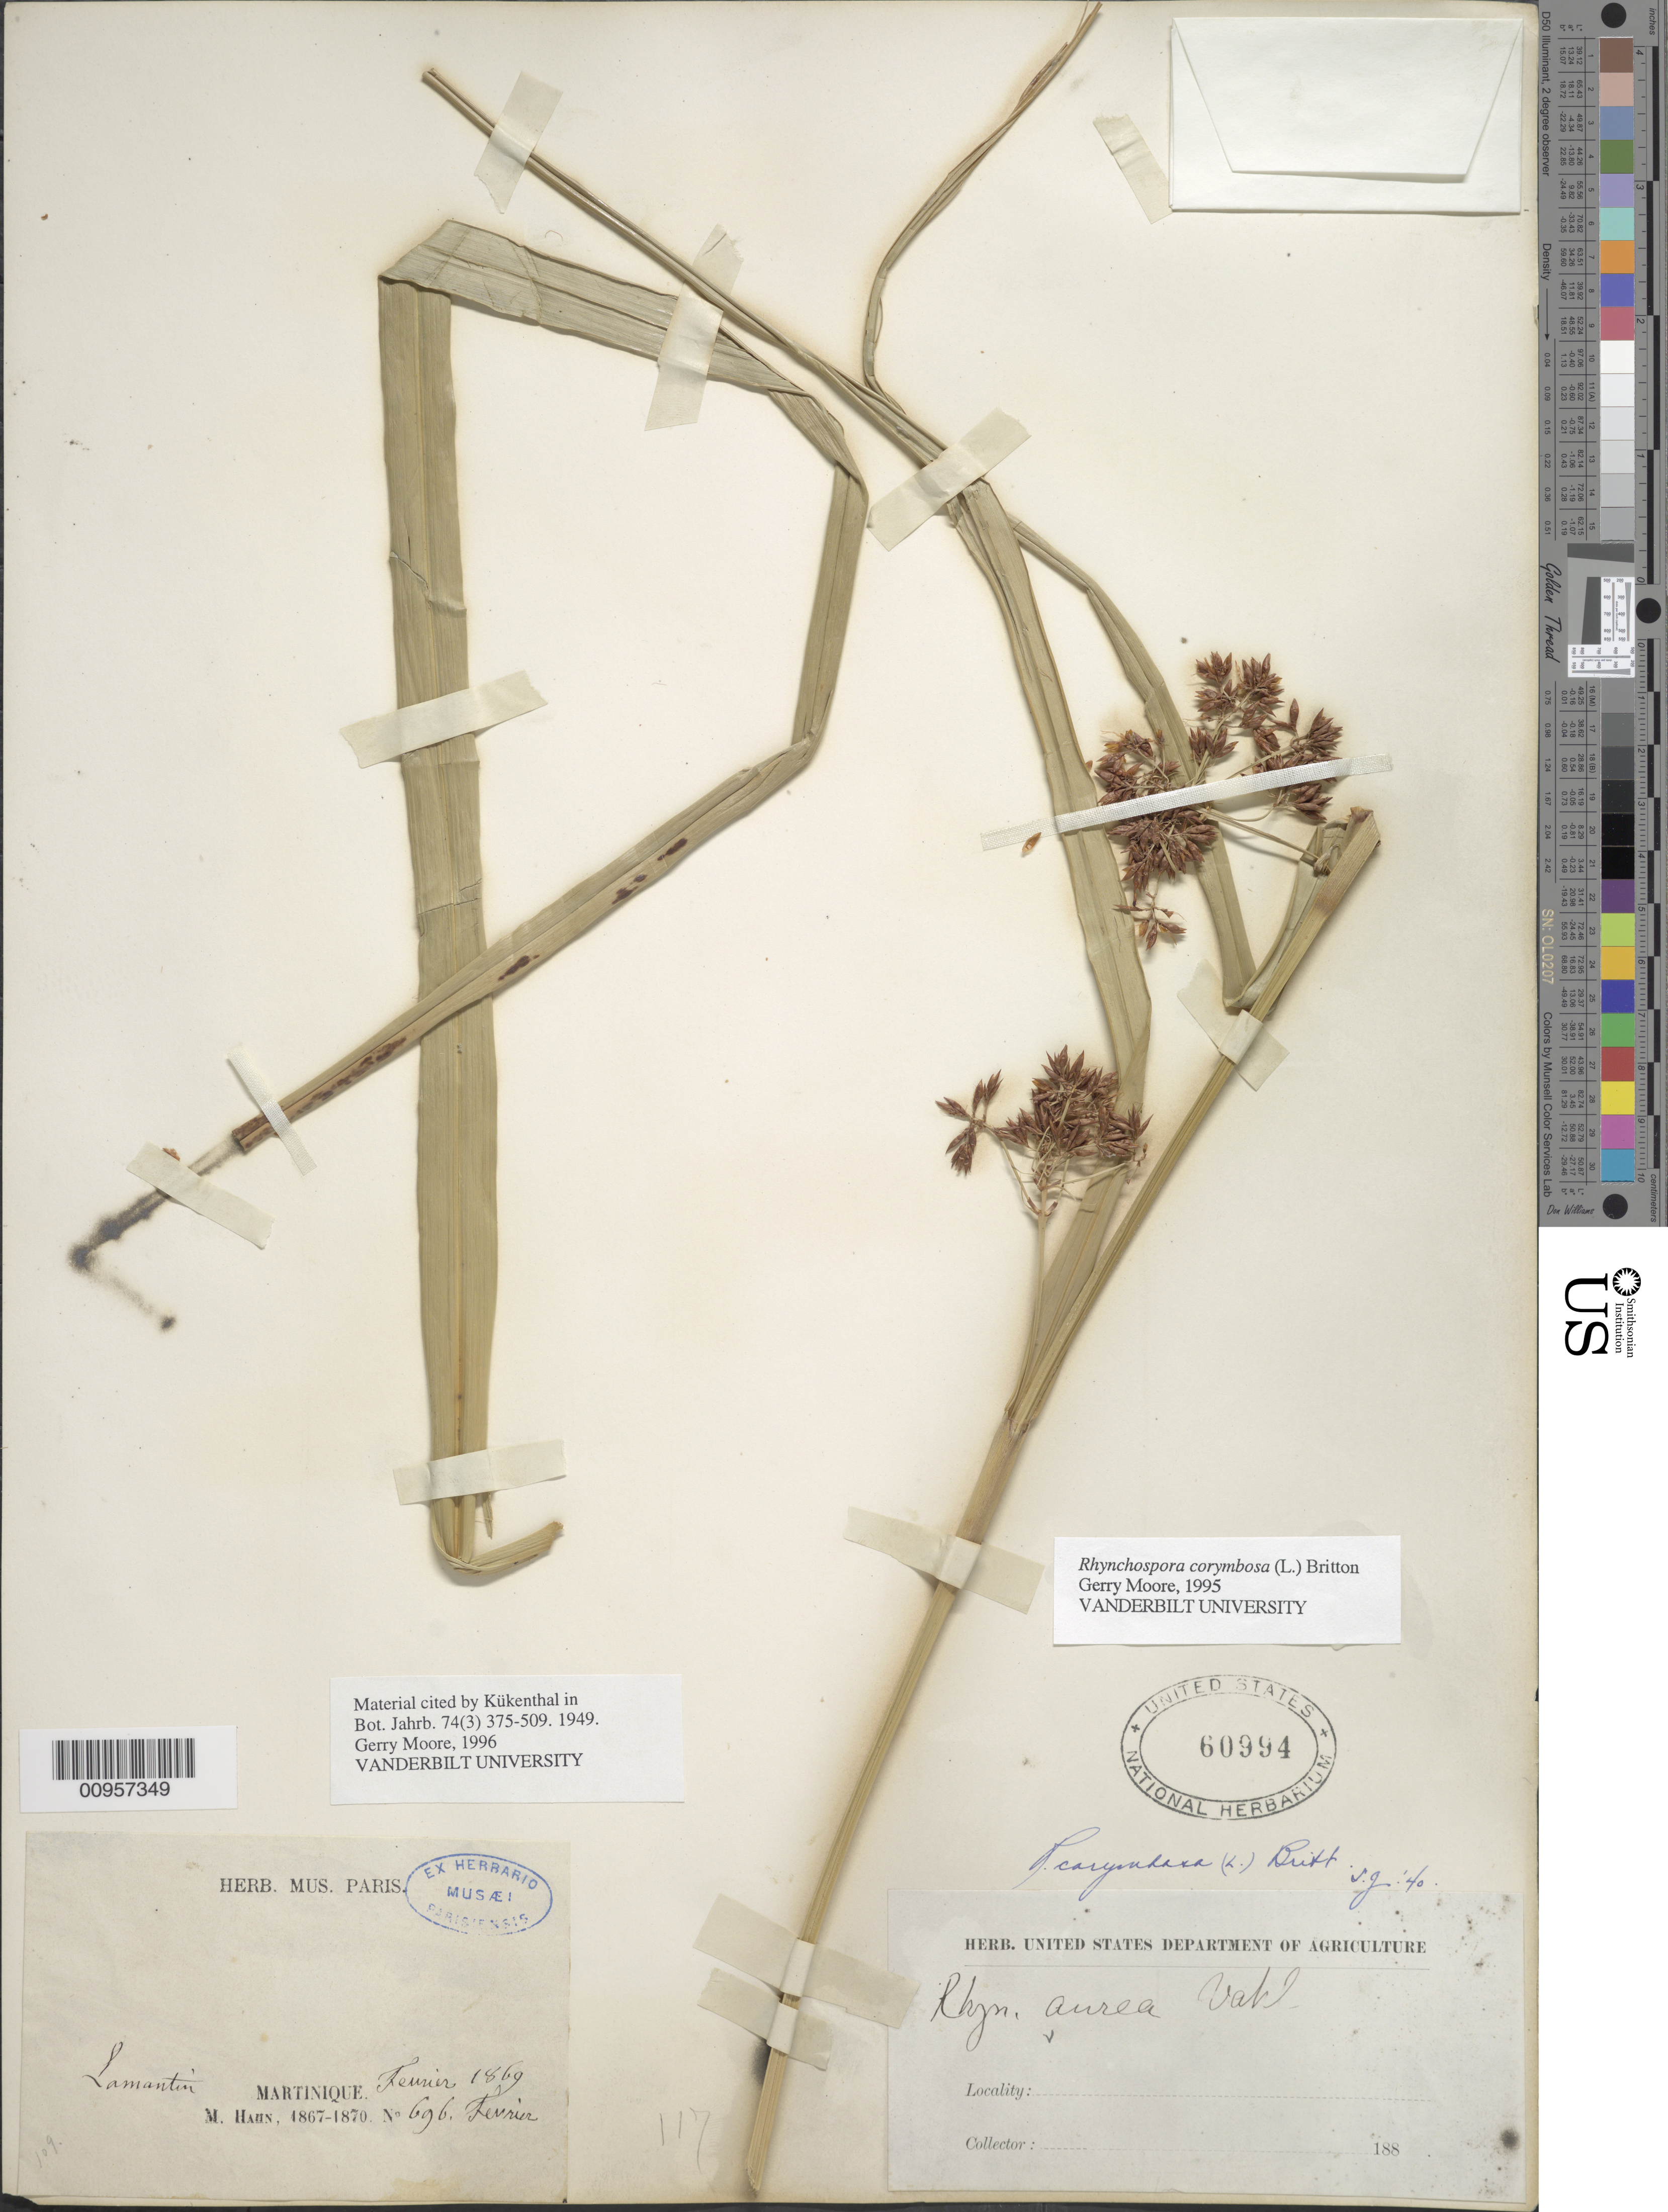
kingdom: Plantae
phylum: Tracheophyta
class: Liliopsida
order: Poales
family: Cyperaceae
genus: Rhynchospora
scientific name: Rhynchospora corymbosa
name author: (L.) Britton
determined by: Moore, G.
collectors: M. Hahn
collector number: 696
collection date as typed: Feb 1869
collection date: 1869-02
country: Martinique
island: Martinique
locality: Lamantin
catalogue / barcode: US 60994